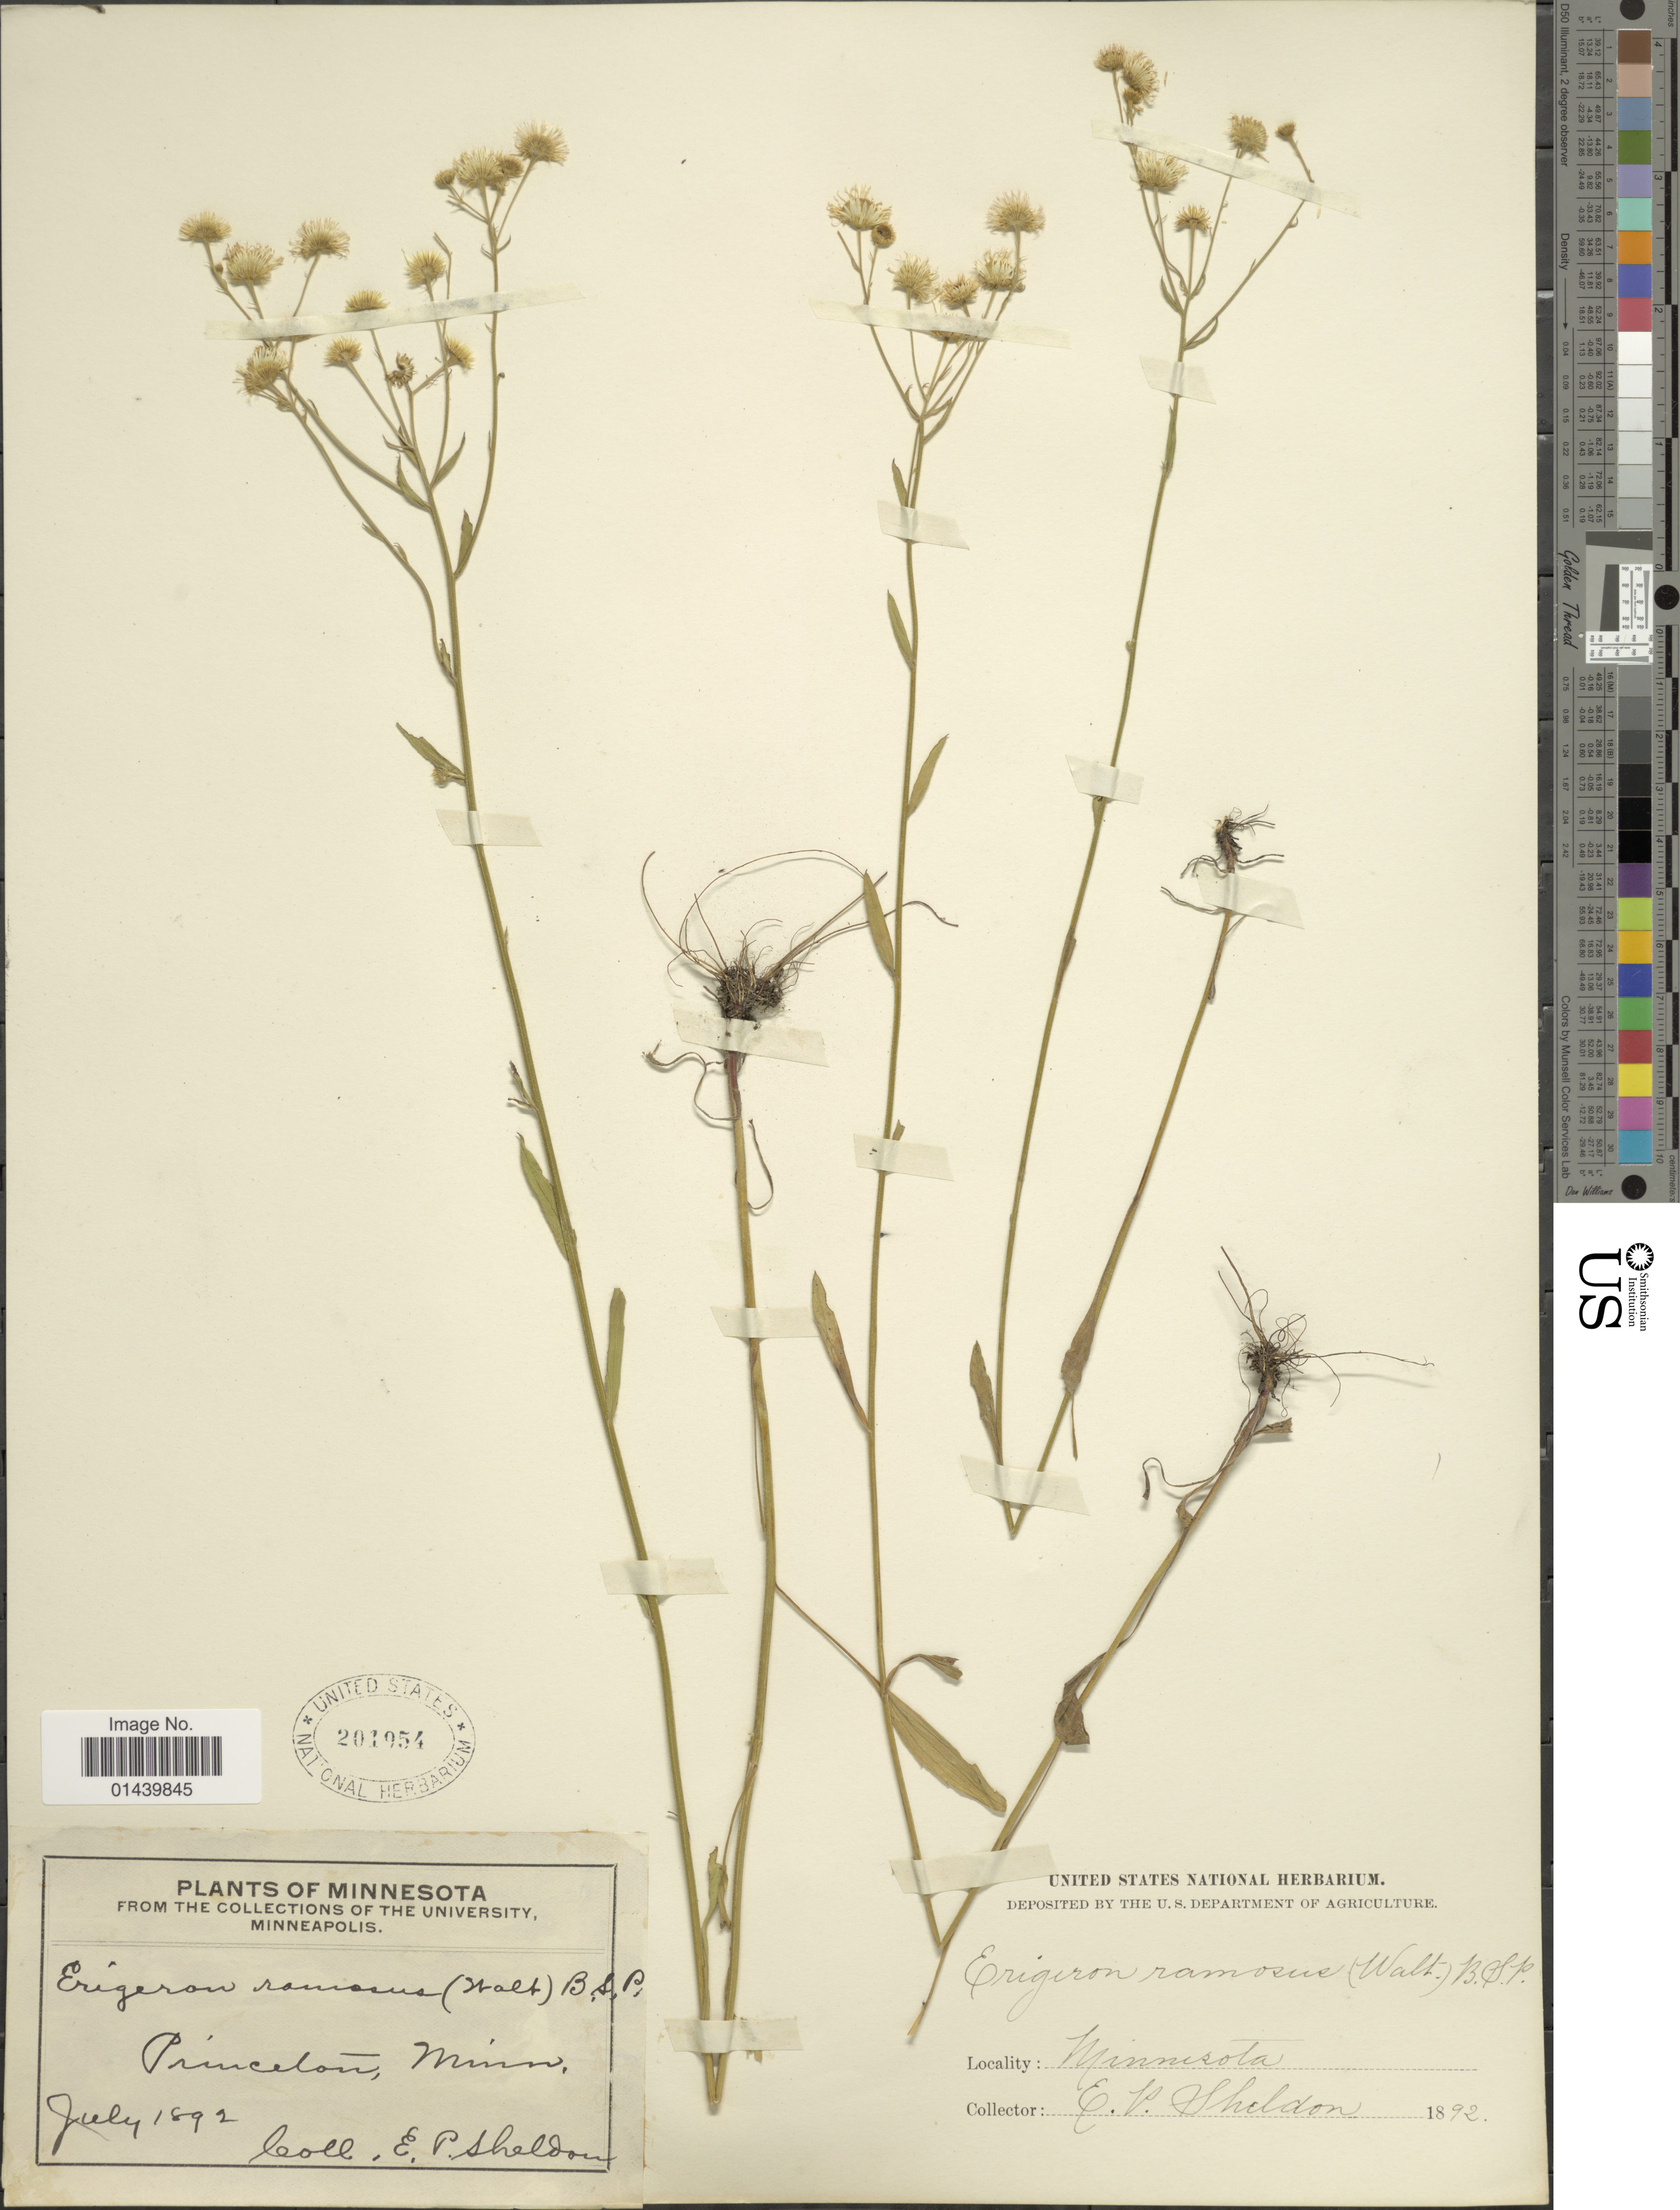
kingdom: Plantae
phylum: Tracheophyta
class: Magnoliopsida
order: Asterales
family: Asteraceae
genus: Erigeron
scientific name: Erigeron strigosus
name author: Muhl. ex Willd.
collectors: E. P. Sheldon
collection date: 1892-07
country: United States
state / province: Minnesota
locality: Princeton, Minn.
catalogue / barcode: US 201954